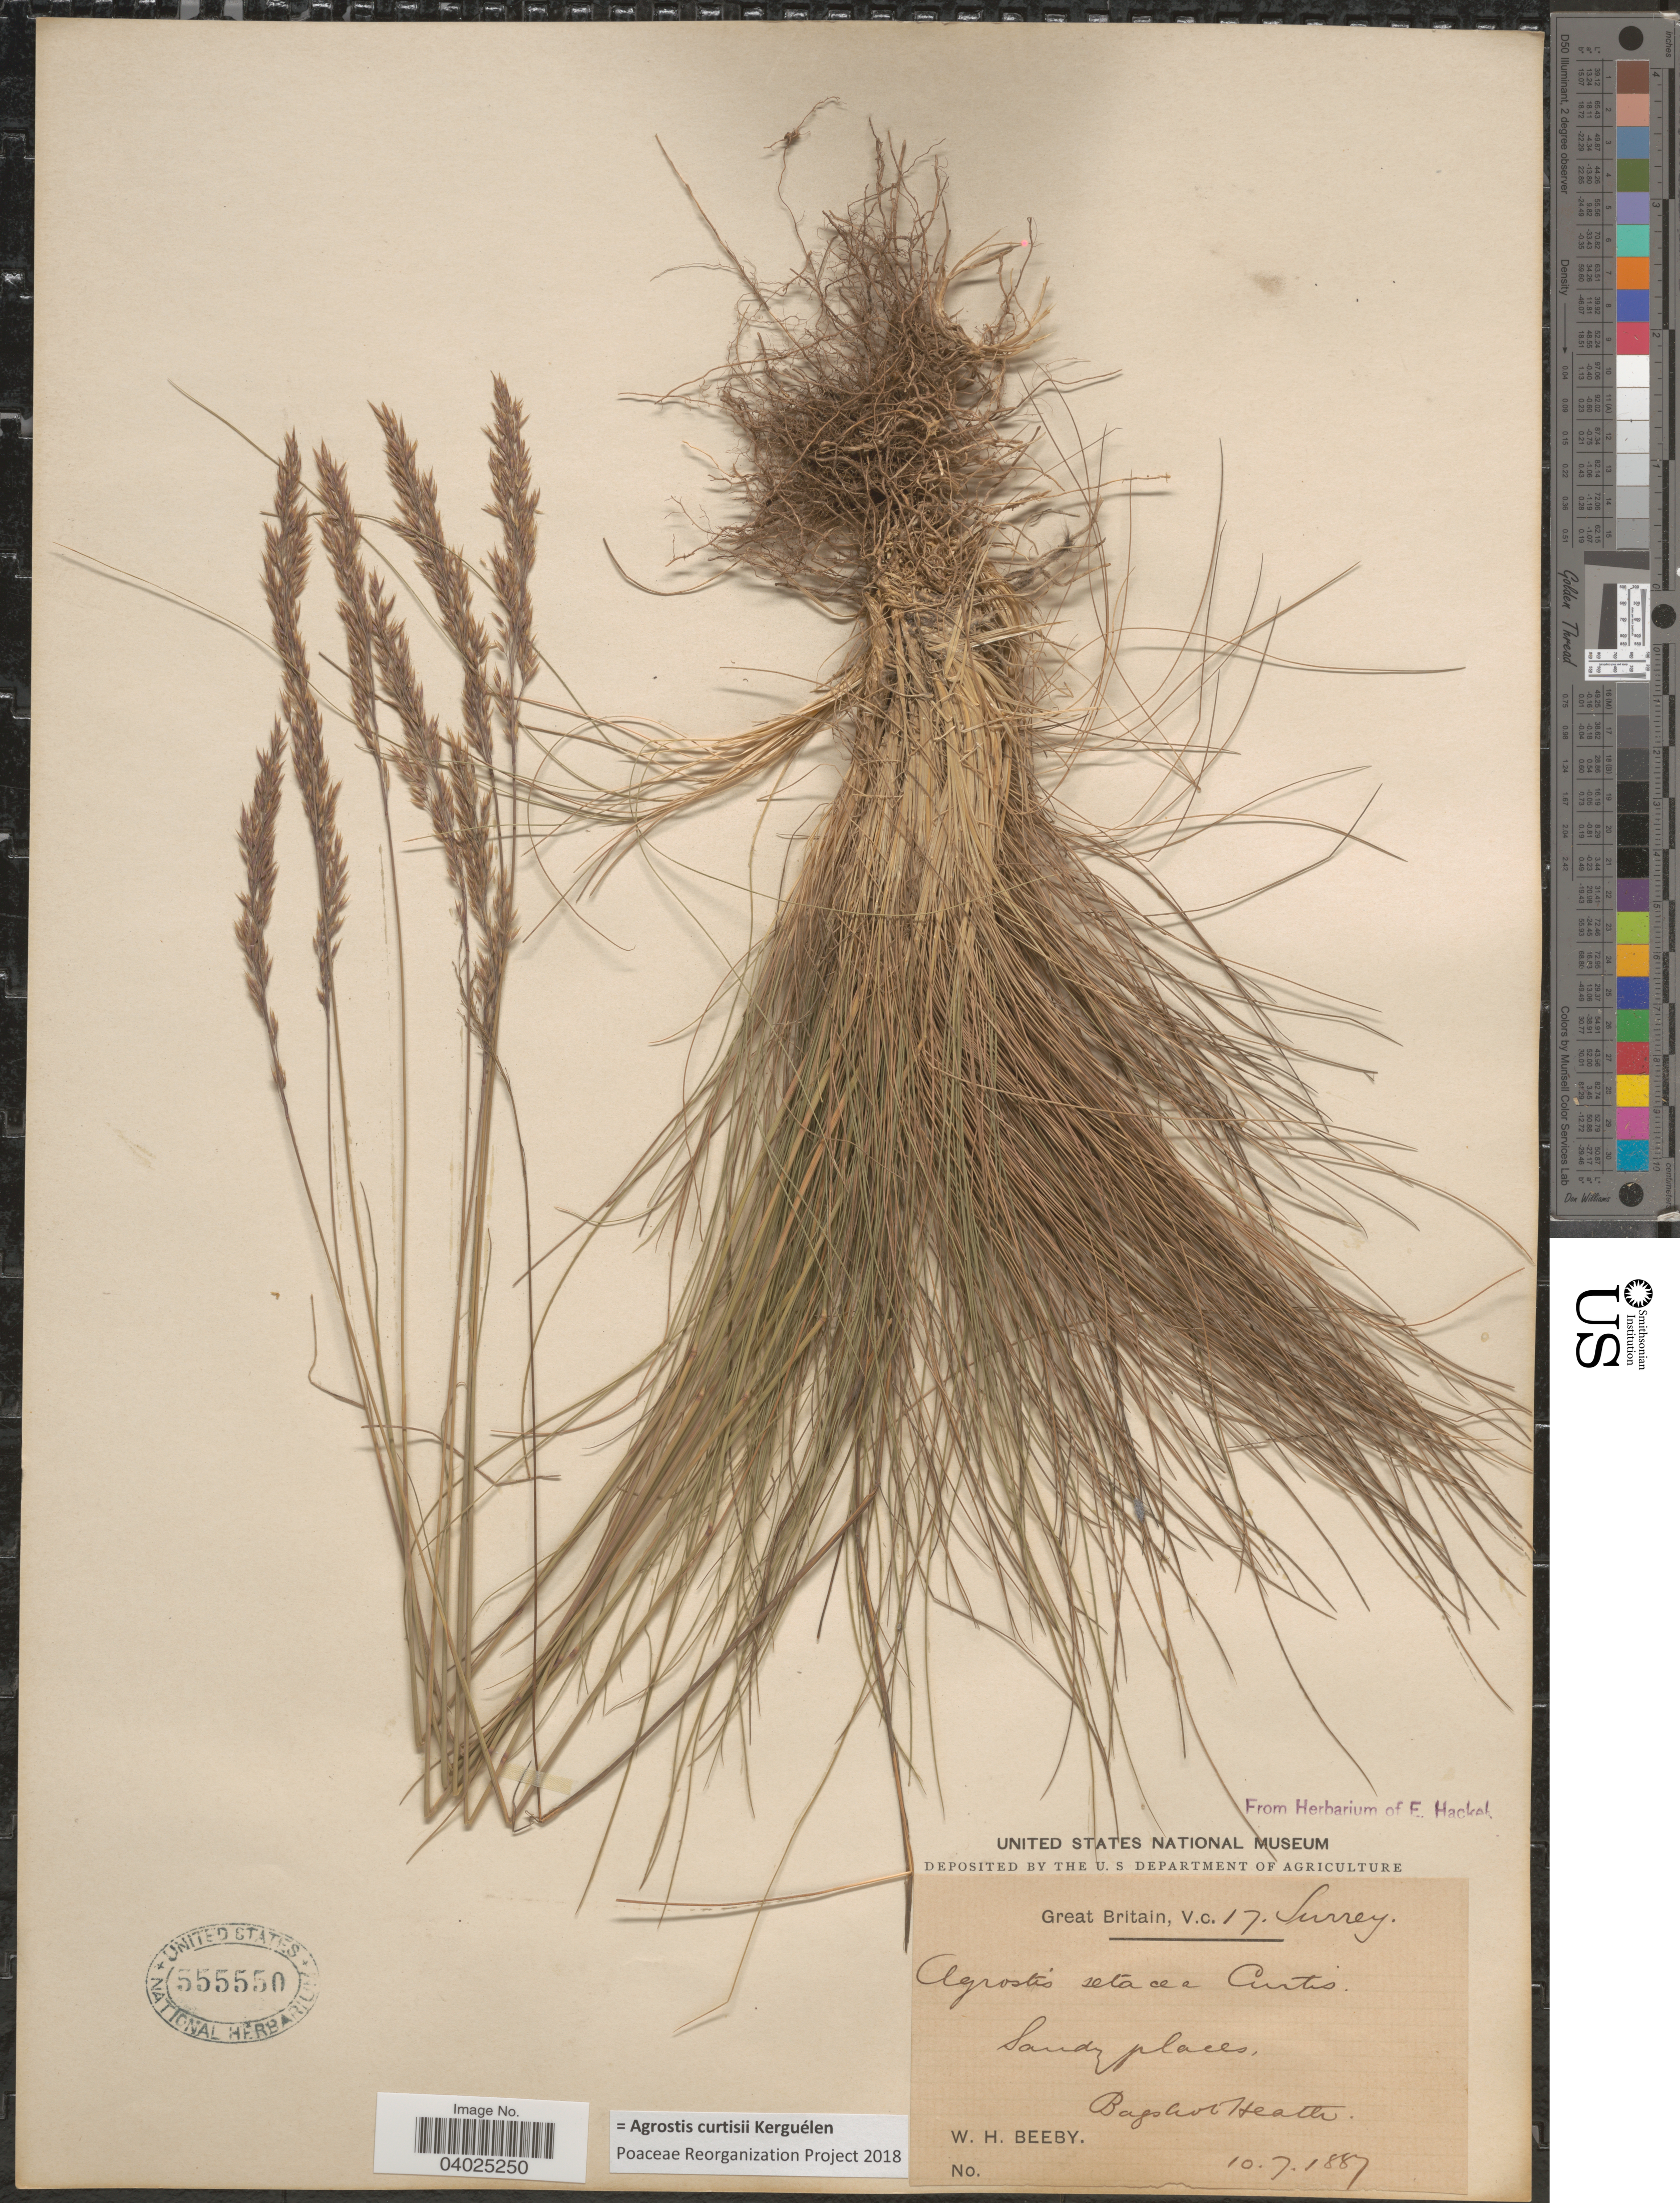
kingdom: Plantae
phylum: Tracheophyta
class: Liliopsida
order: Poales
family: Poaceae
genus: Alpagrostis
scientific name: Alpagrostis curtisii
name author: (Kerguélen) P.M. Peterson et al.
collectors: W. Beeby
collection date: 1887-07-10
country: United Kingdom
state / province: England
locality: Great Britain, V.c. 17. Surrey. Bagshot Heath.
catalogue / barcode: US 555550